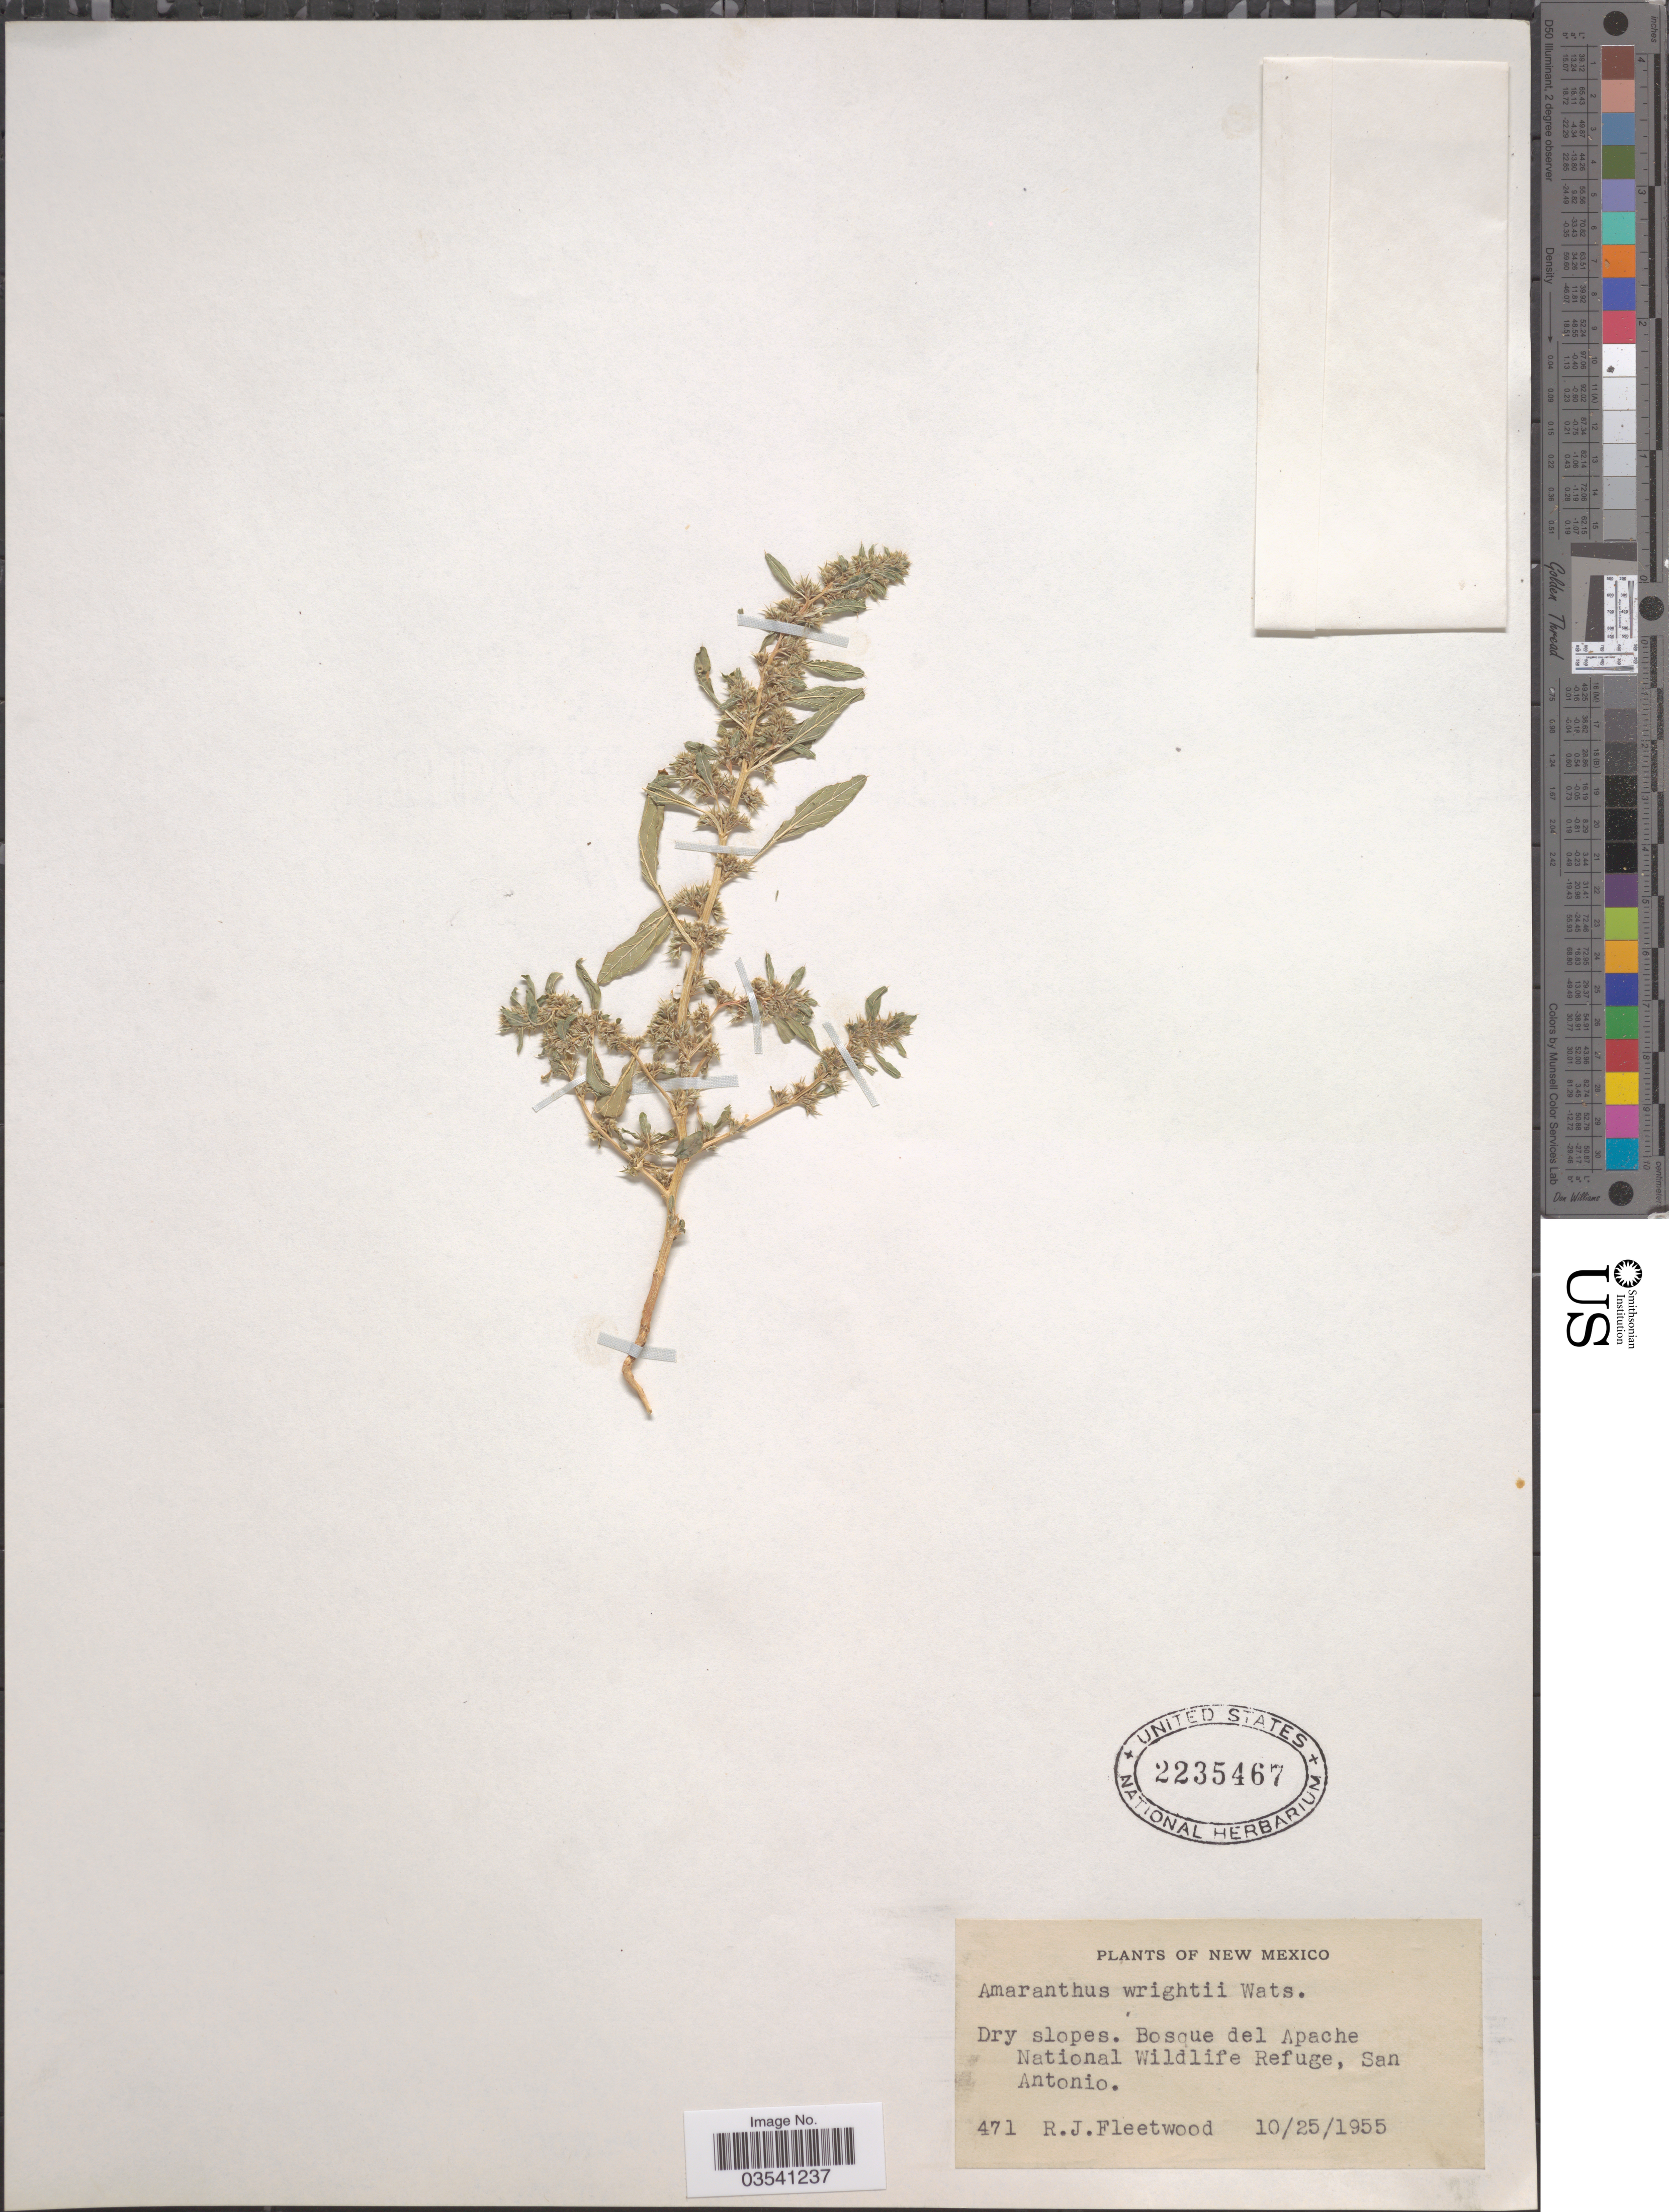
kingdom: Plantae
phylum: Tracheophyta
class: Magnoliopsida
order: Caryophyllales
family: Amaranthaceae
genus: Amaranthus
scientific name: Amaranthus wrightii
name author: S. Watson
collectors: R. J. Fleetwood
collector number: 471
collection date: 1955-10-25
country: United States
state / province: New Mexico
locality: Bosque del Apache National Wildlife Refuge, San Antonio.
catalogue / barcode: US 2235467